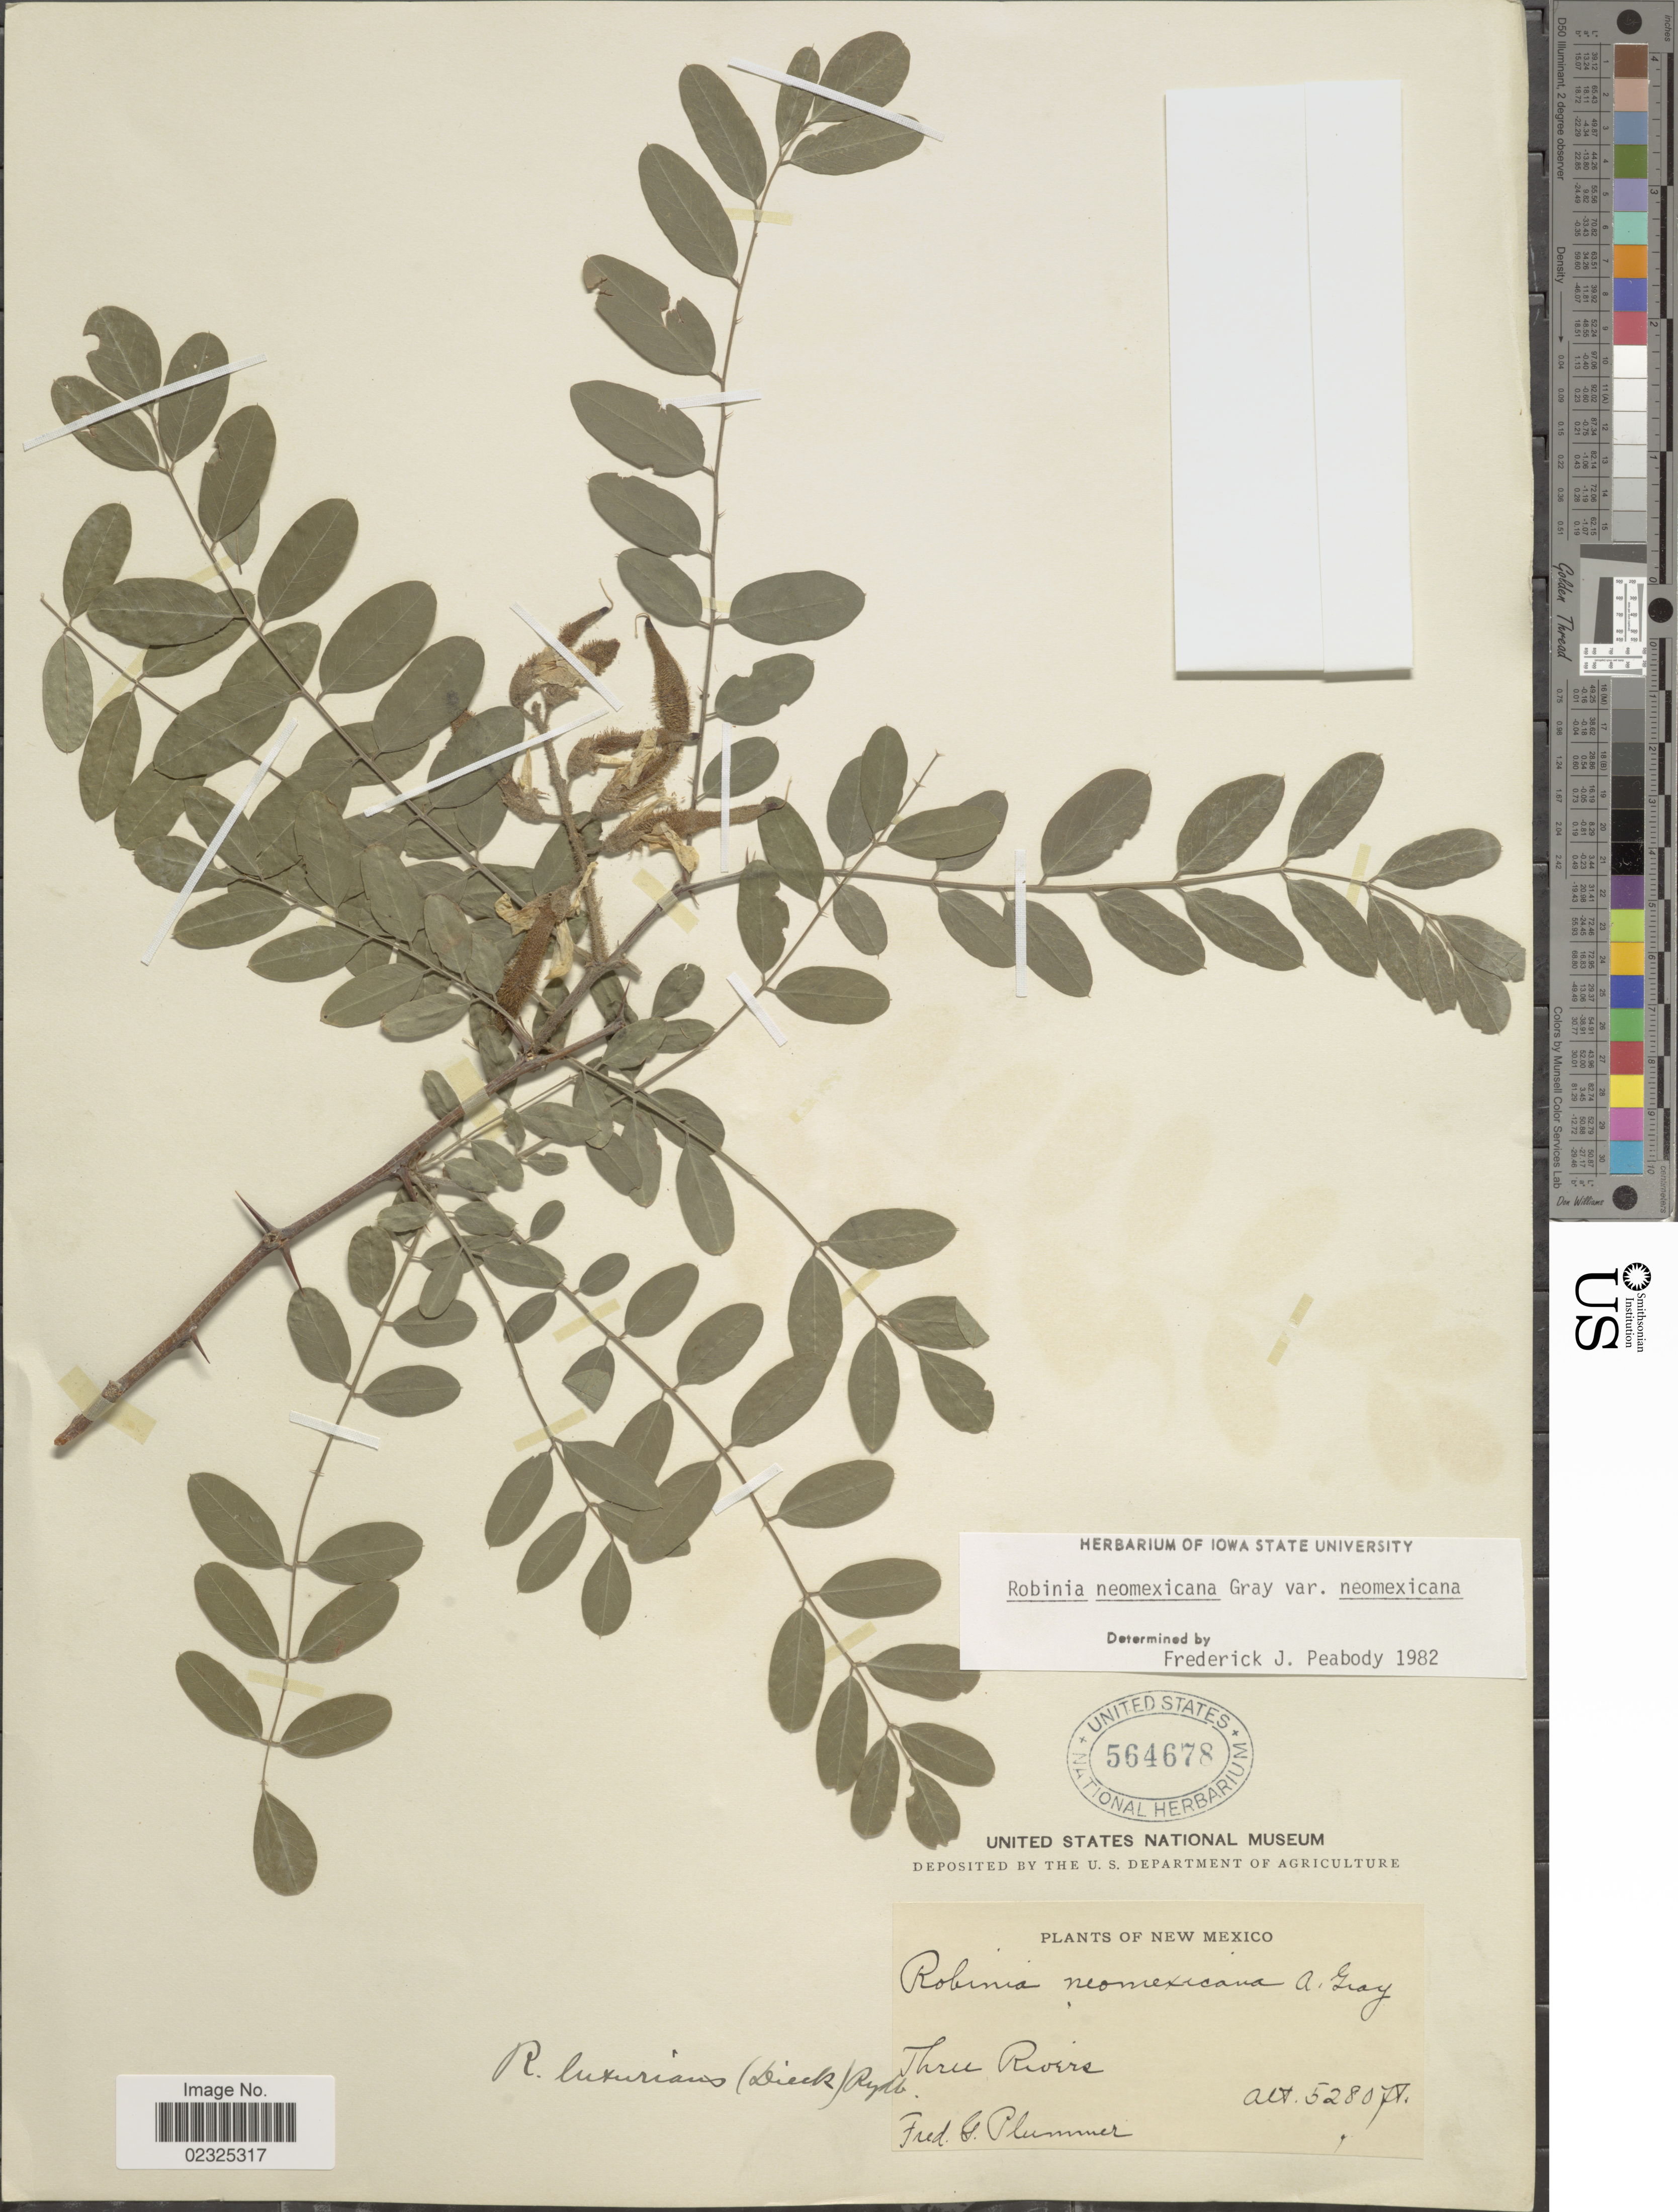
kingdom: Plantae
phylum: Tracheophyta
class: Magnoliopsida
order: Fabales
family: Fabaceae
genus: Robinia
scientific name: Robinia neomexicana var. neomexicana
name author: A. Gray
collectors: F. Plummer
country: United States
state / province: New Mexico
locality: Three Rivers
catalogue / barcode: US 564678